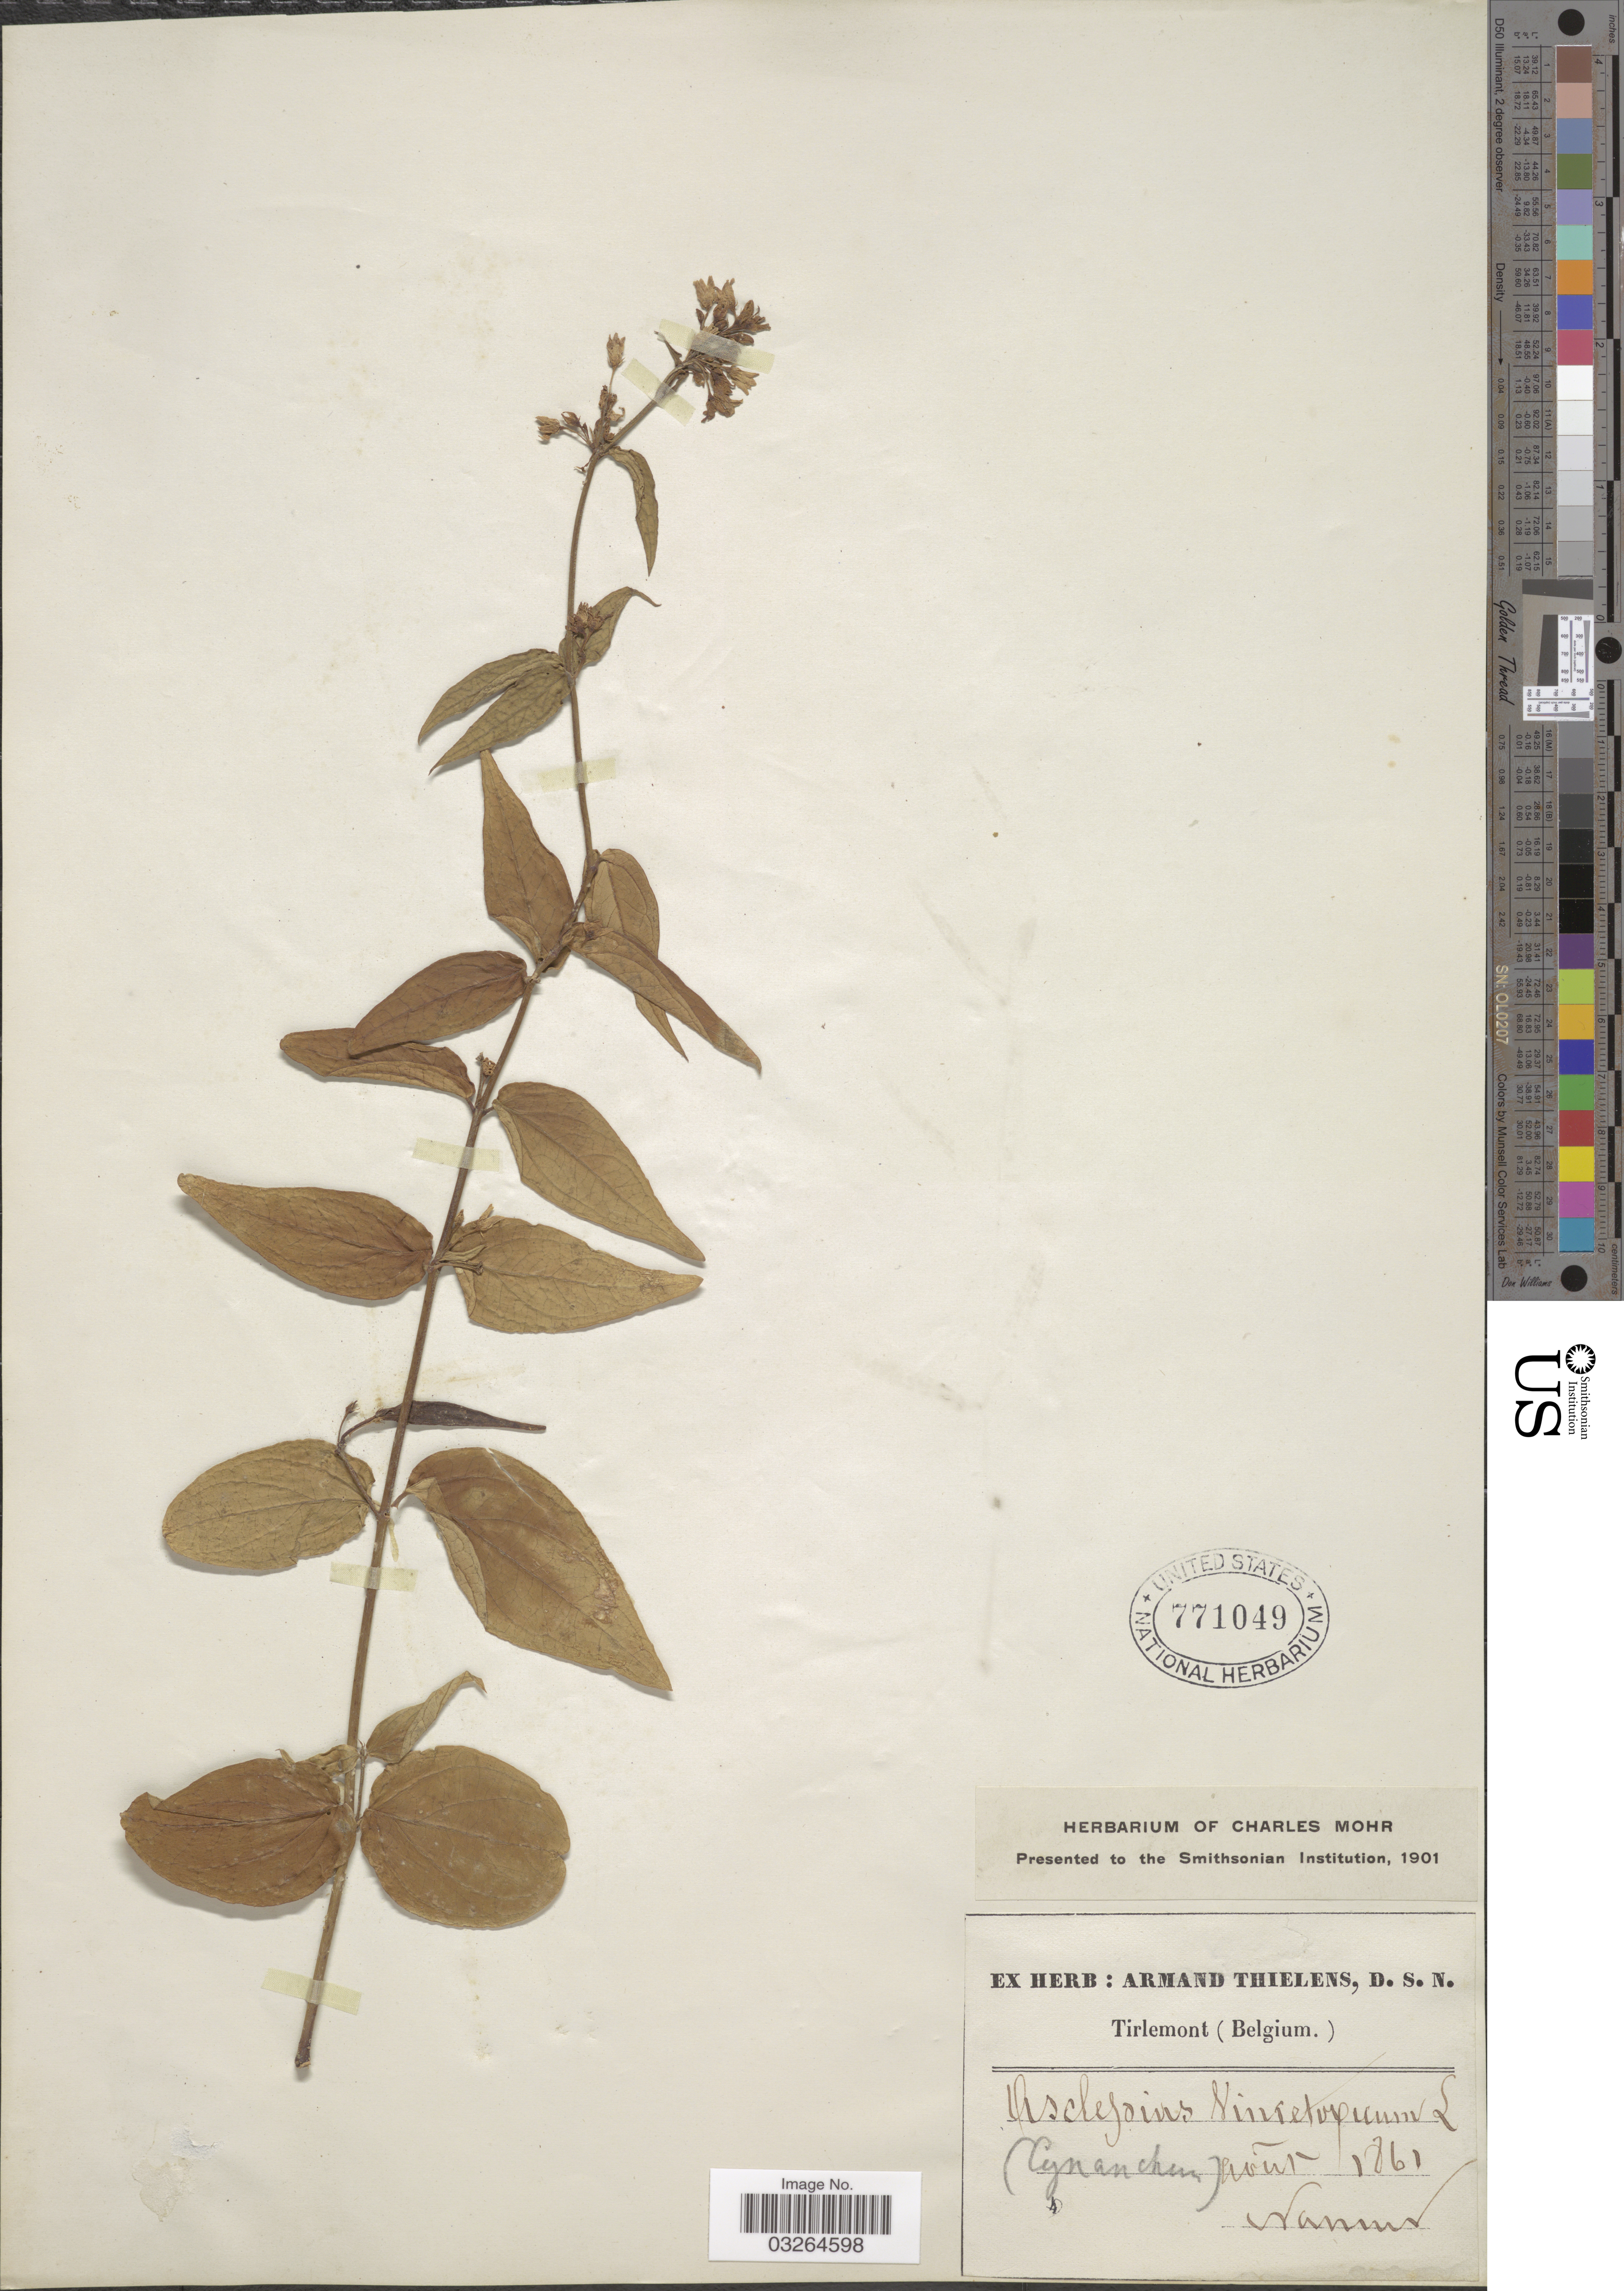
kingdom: Plantae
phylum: Tracheophyta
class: Magnoliopsida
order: Gentianales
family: Apocynaceae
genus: Cynanchum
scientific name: Cynanchum vincetoxicum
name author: Pers.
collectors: ex herb. Armand Thielens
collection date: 1861-08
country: Belgium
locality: Namur.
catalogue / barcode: US 771049